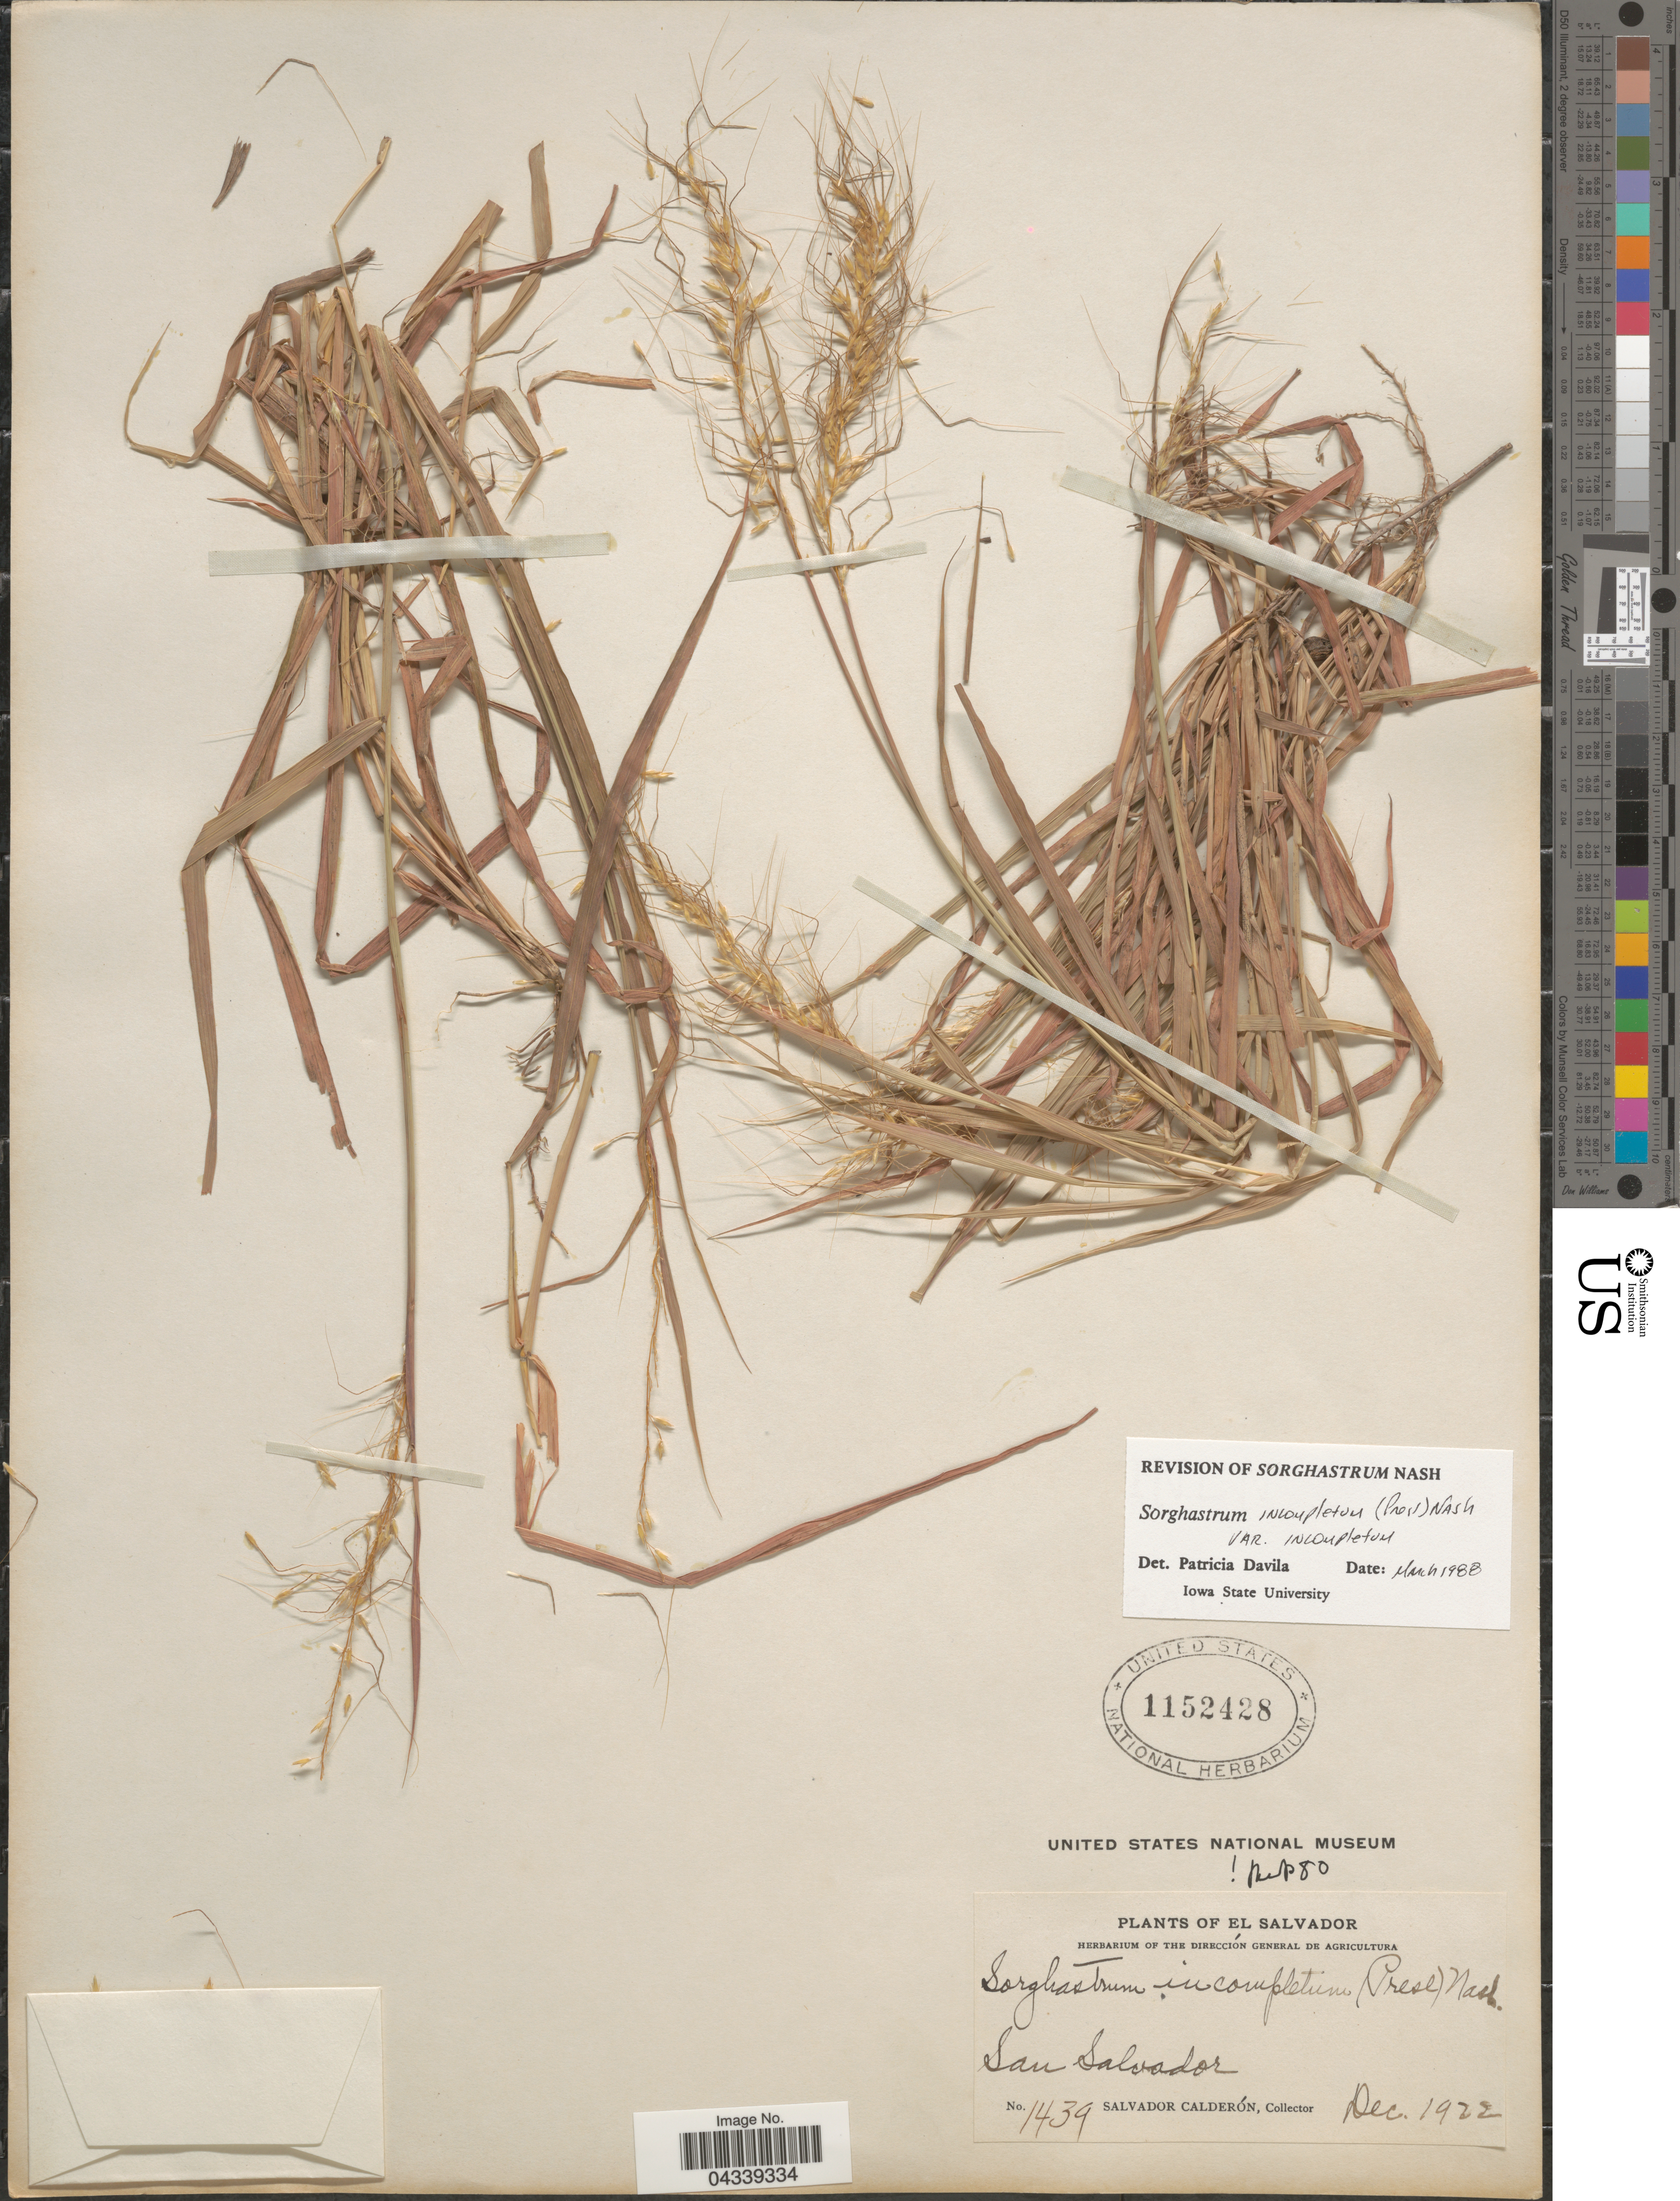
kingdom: Plantae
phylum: Tracheophyta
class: Liliopsida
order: Poales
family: Poaceae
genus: Sorghastrum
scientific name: Sorghastrum incompletum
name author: (J. Presl) Nash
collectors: S. Calderón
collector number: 1439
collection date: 1922-12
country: El Salvador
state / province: San Salvador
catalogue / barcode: US 1152428